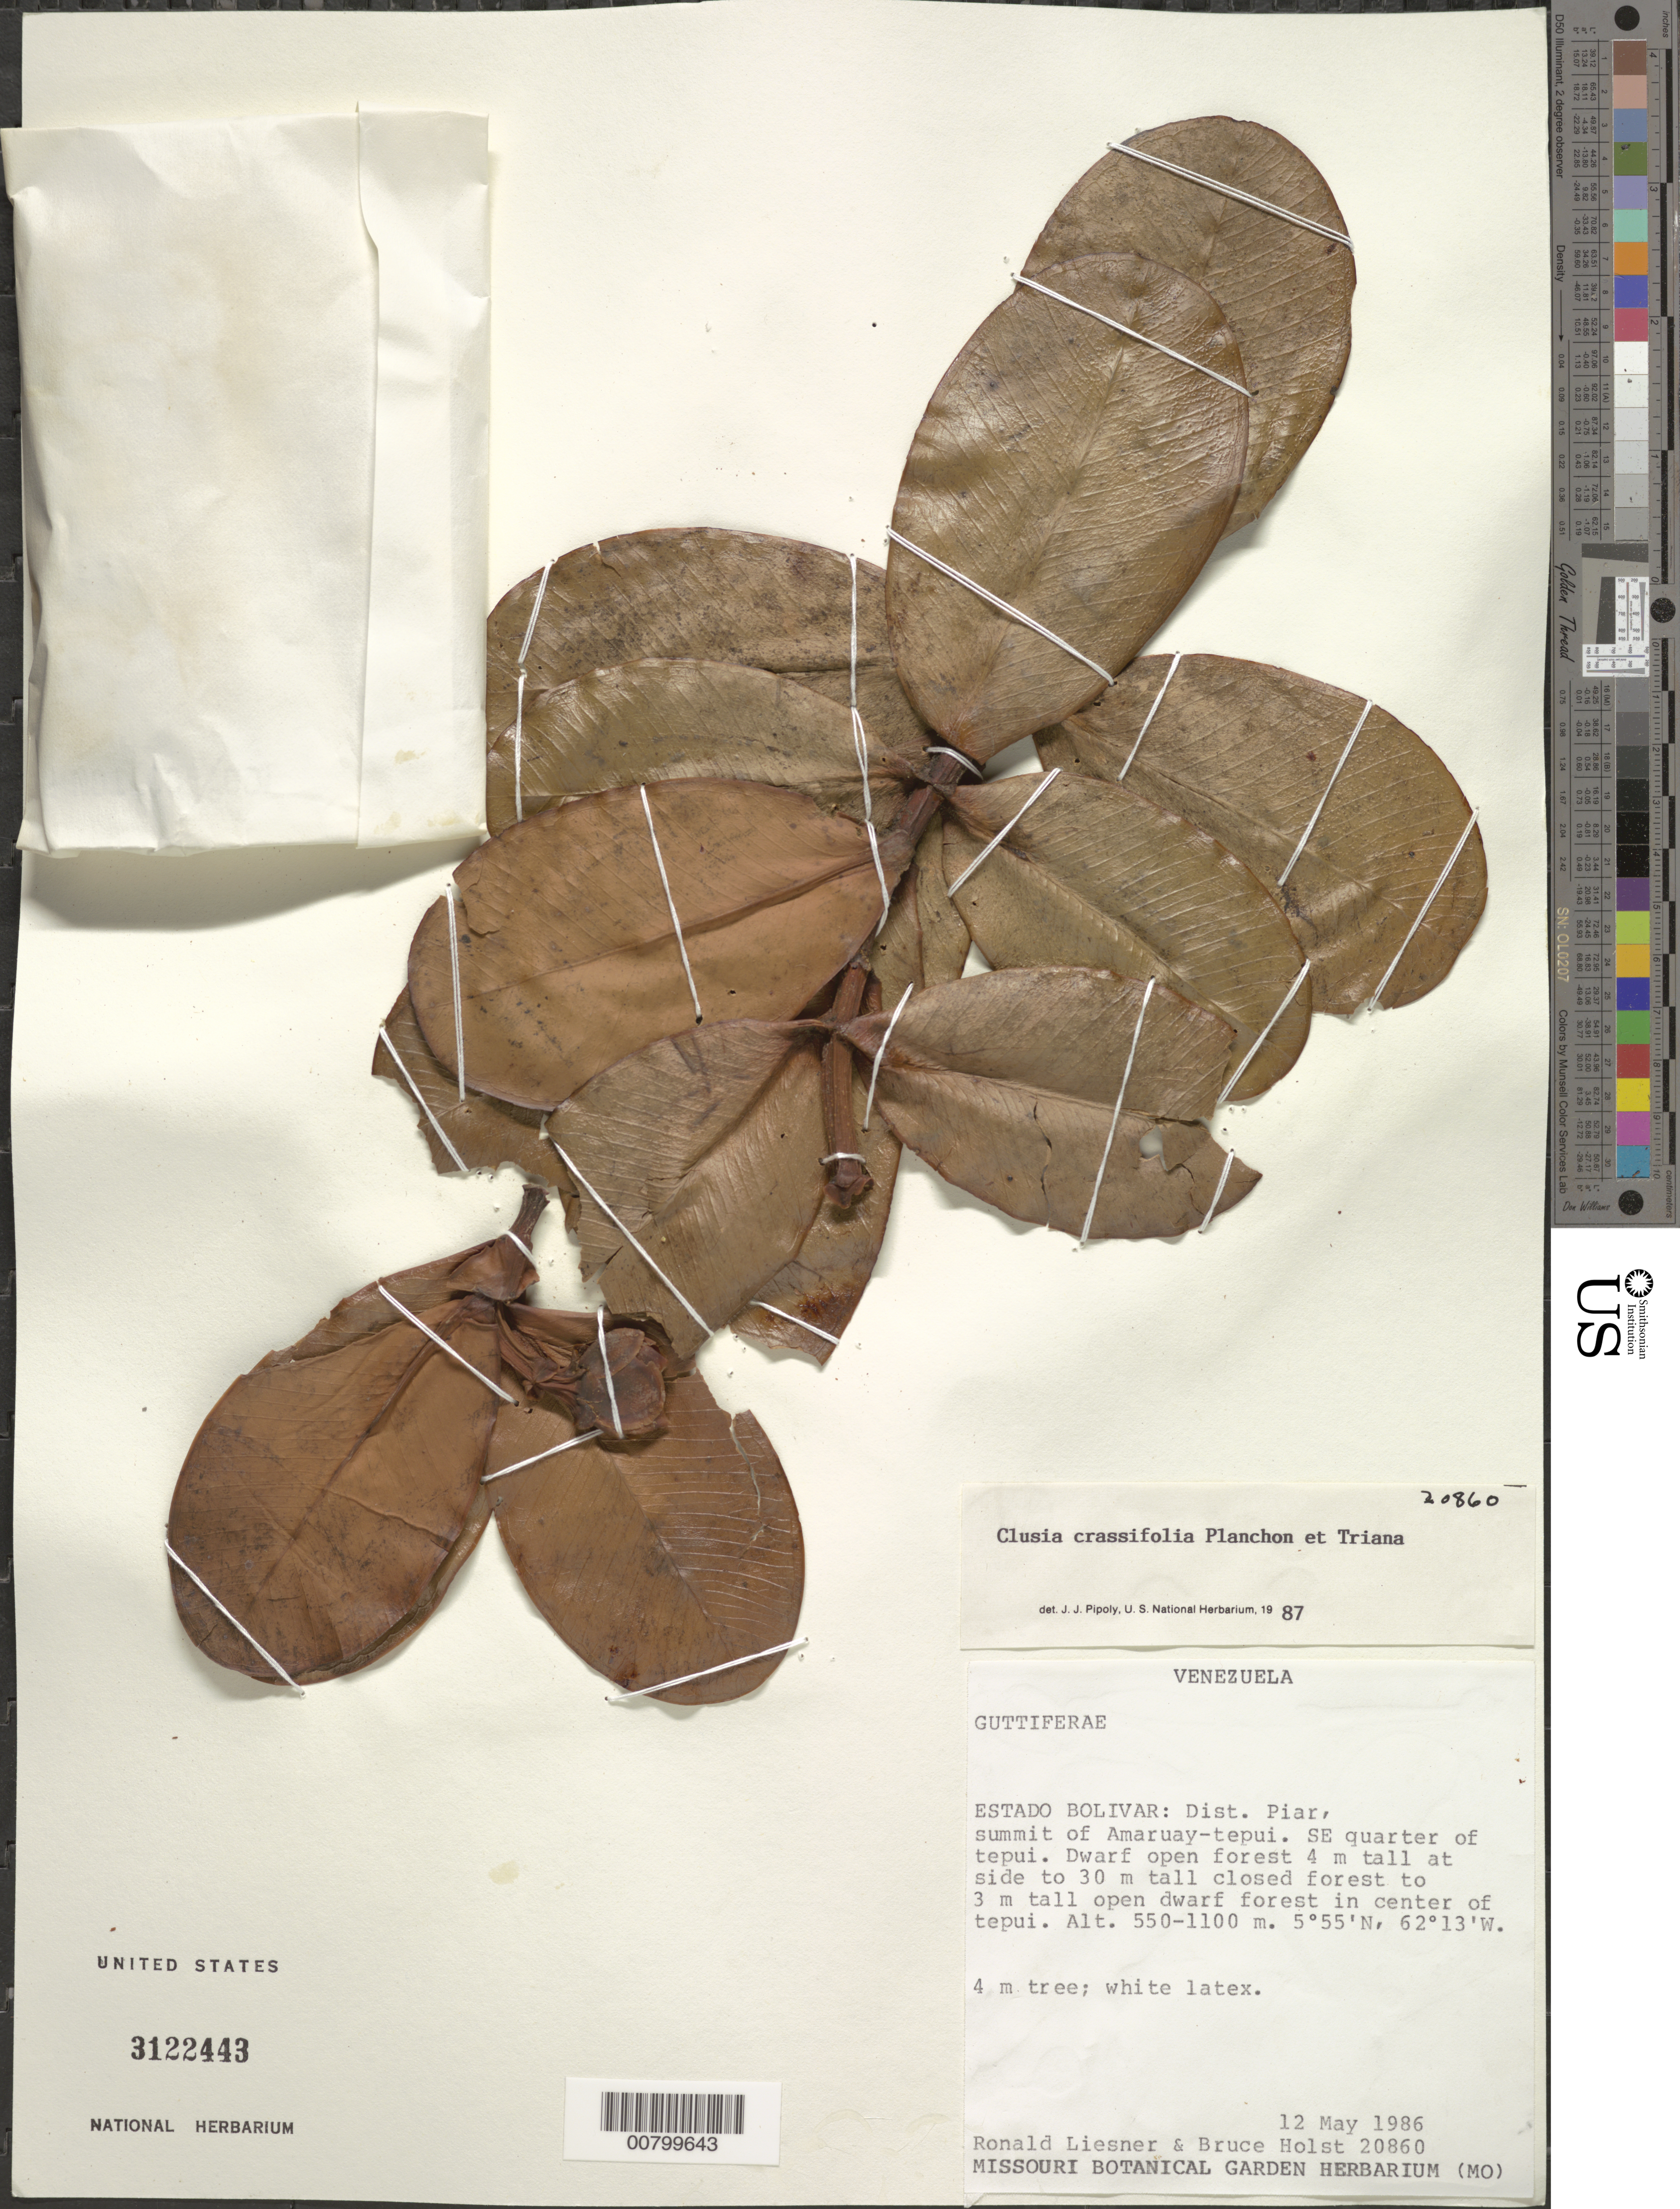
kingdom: Plantae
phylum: Tracheophyta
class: Magnoliopsida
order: Malpighiales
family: Clusiaceae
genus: Clusia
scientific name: Clusia crassifolia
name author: Planch. & Triana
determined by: Pipoly, J. J., III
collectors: R. L. Liesner & B. Holst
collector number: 20860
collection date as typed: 12-May-86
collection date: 1986-05-12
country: Venezuela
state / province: Bolívar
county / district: Piar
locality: Amaruay-tepuí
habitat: Dwarf open forest 4 m tall at side to 30 m tall closed forest to 3 m tall open dwarf forest in center of tepui; on tree trunks; up tree trunk to 2 m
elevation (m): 550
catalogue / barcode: US 3122443